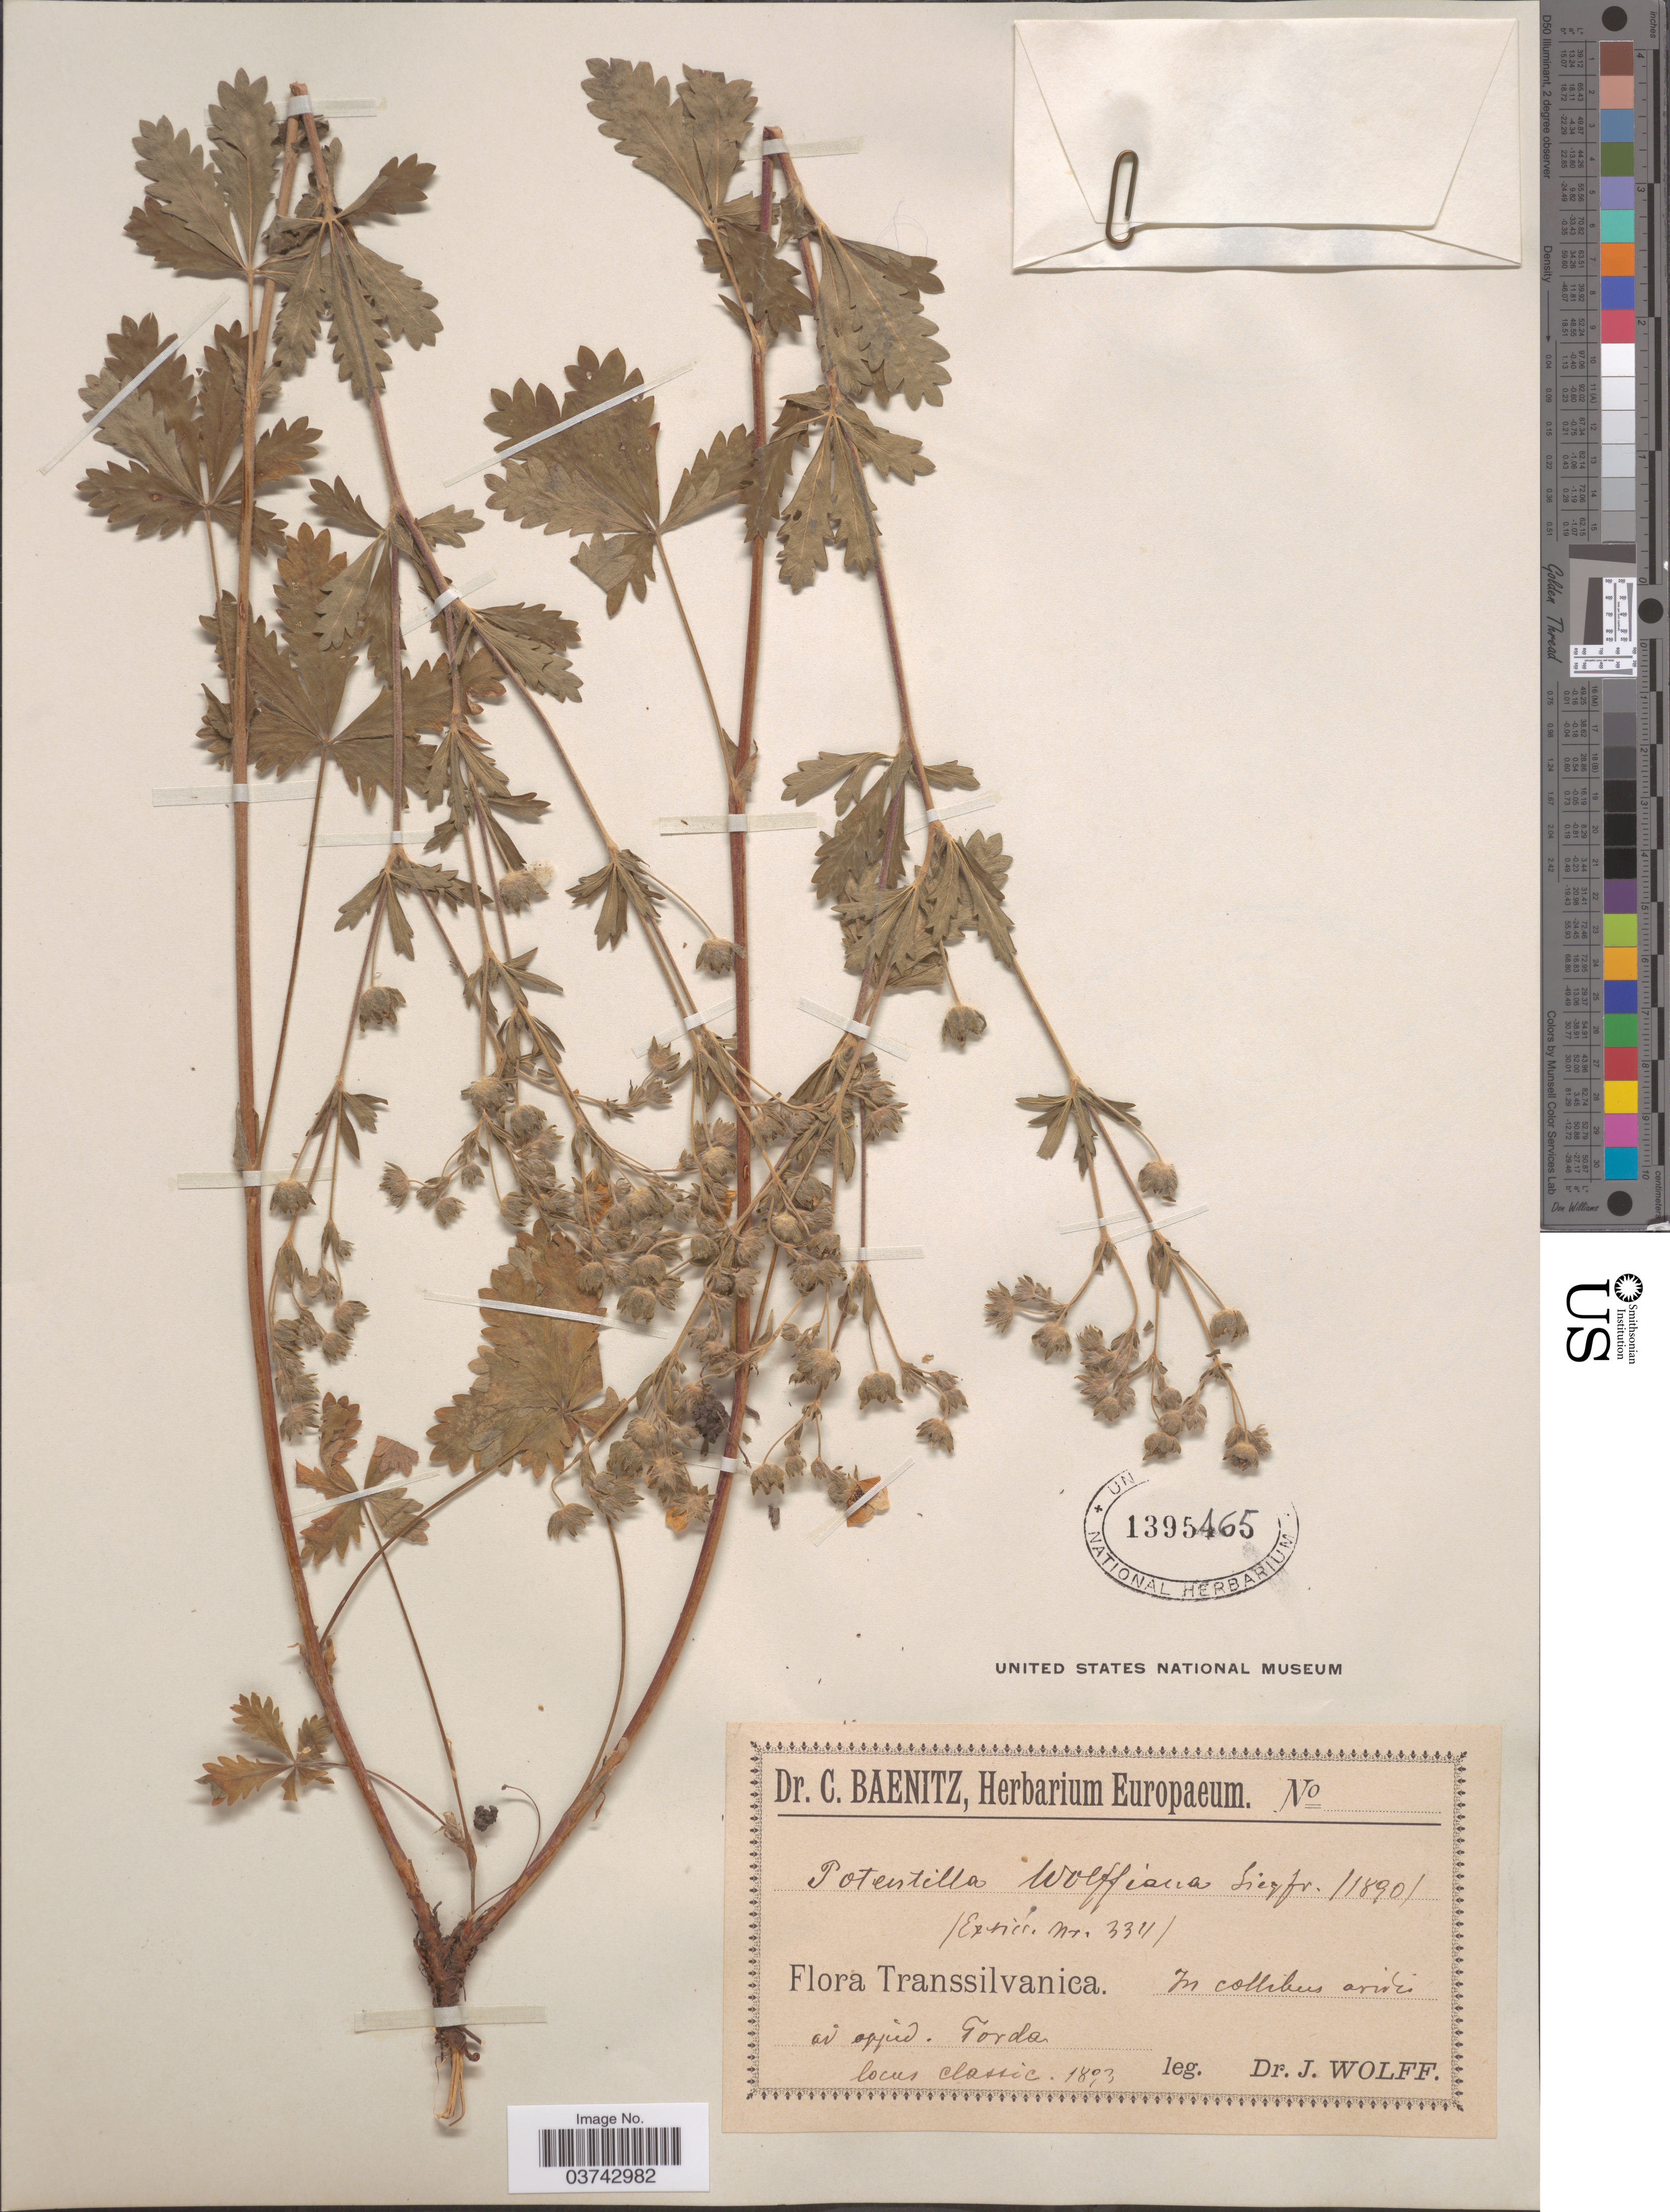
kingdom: Plantae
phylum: Tracheophyta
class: Magnoliopsida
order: Rosales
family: Rosaceae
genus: Potentilla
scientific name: Potentilla x wolffiana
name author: Siegfr.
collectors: J. Wolff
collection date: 1803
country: Romania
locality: Transsilvanica. In collibus ariddi ad oppid. Torda.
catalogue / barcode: US 1395465